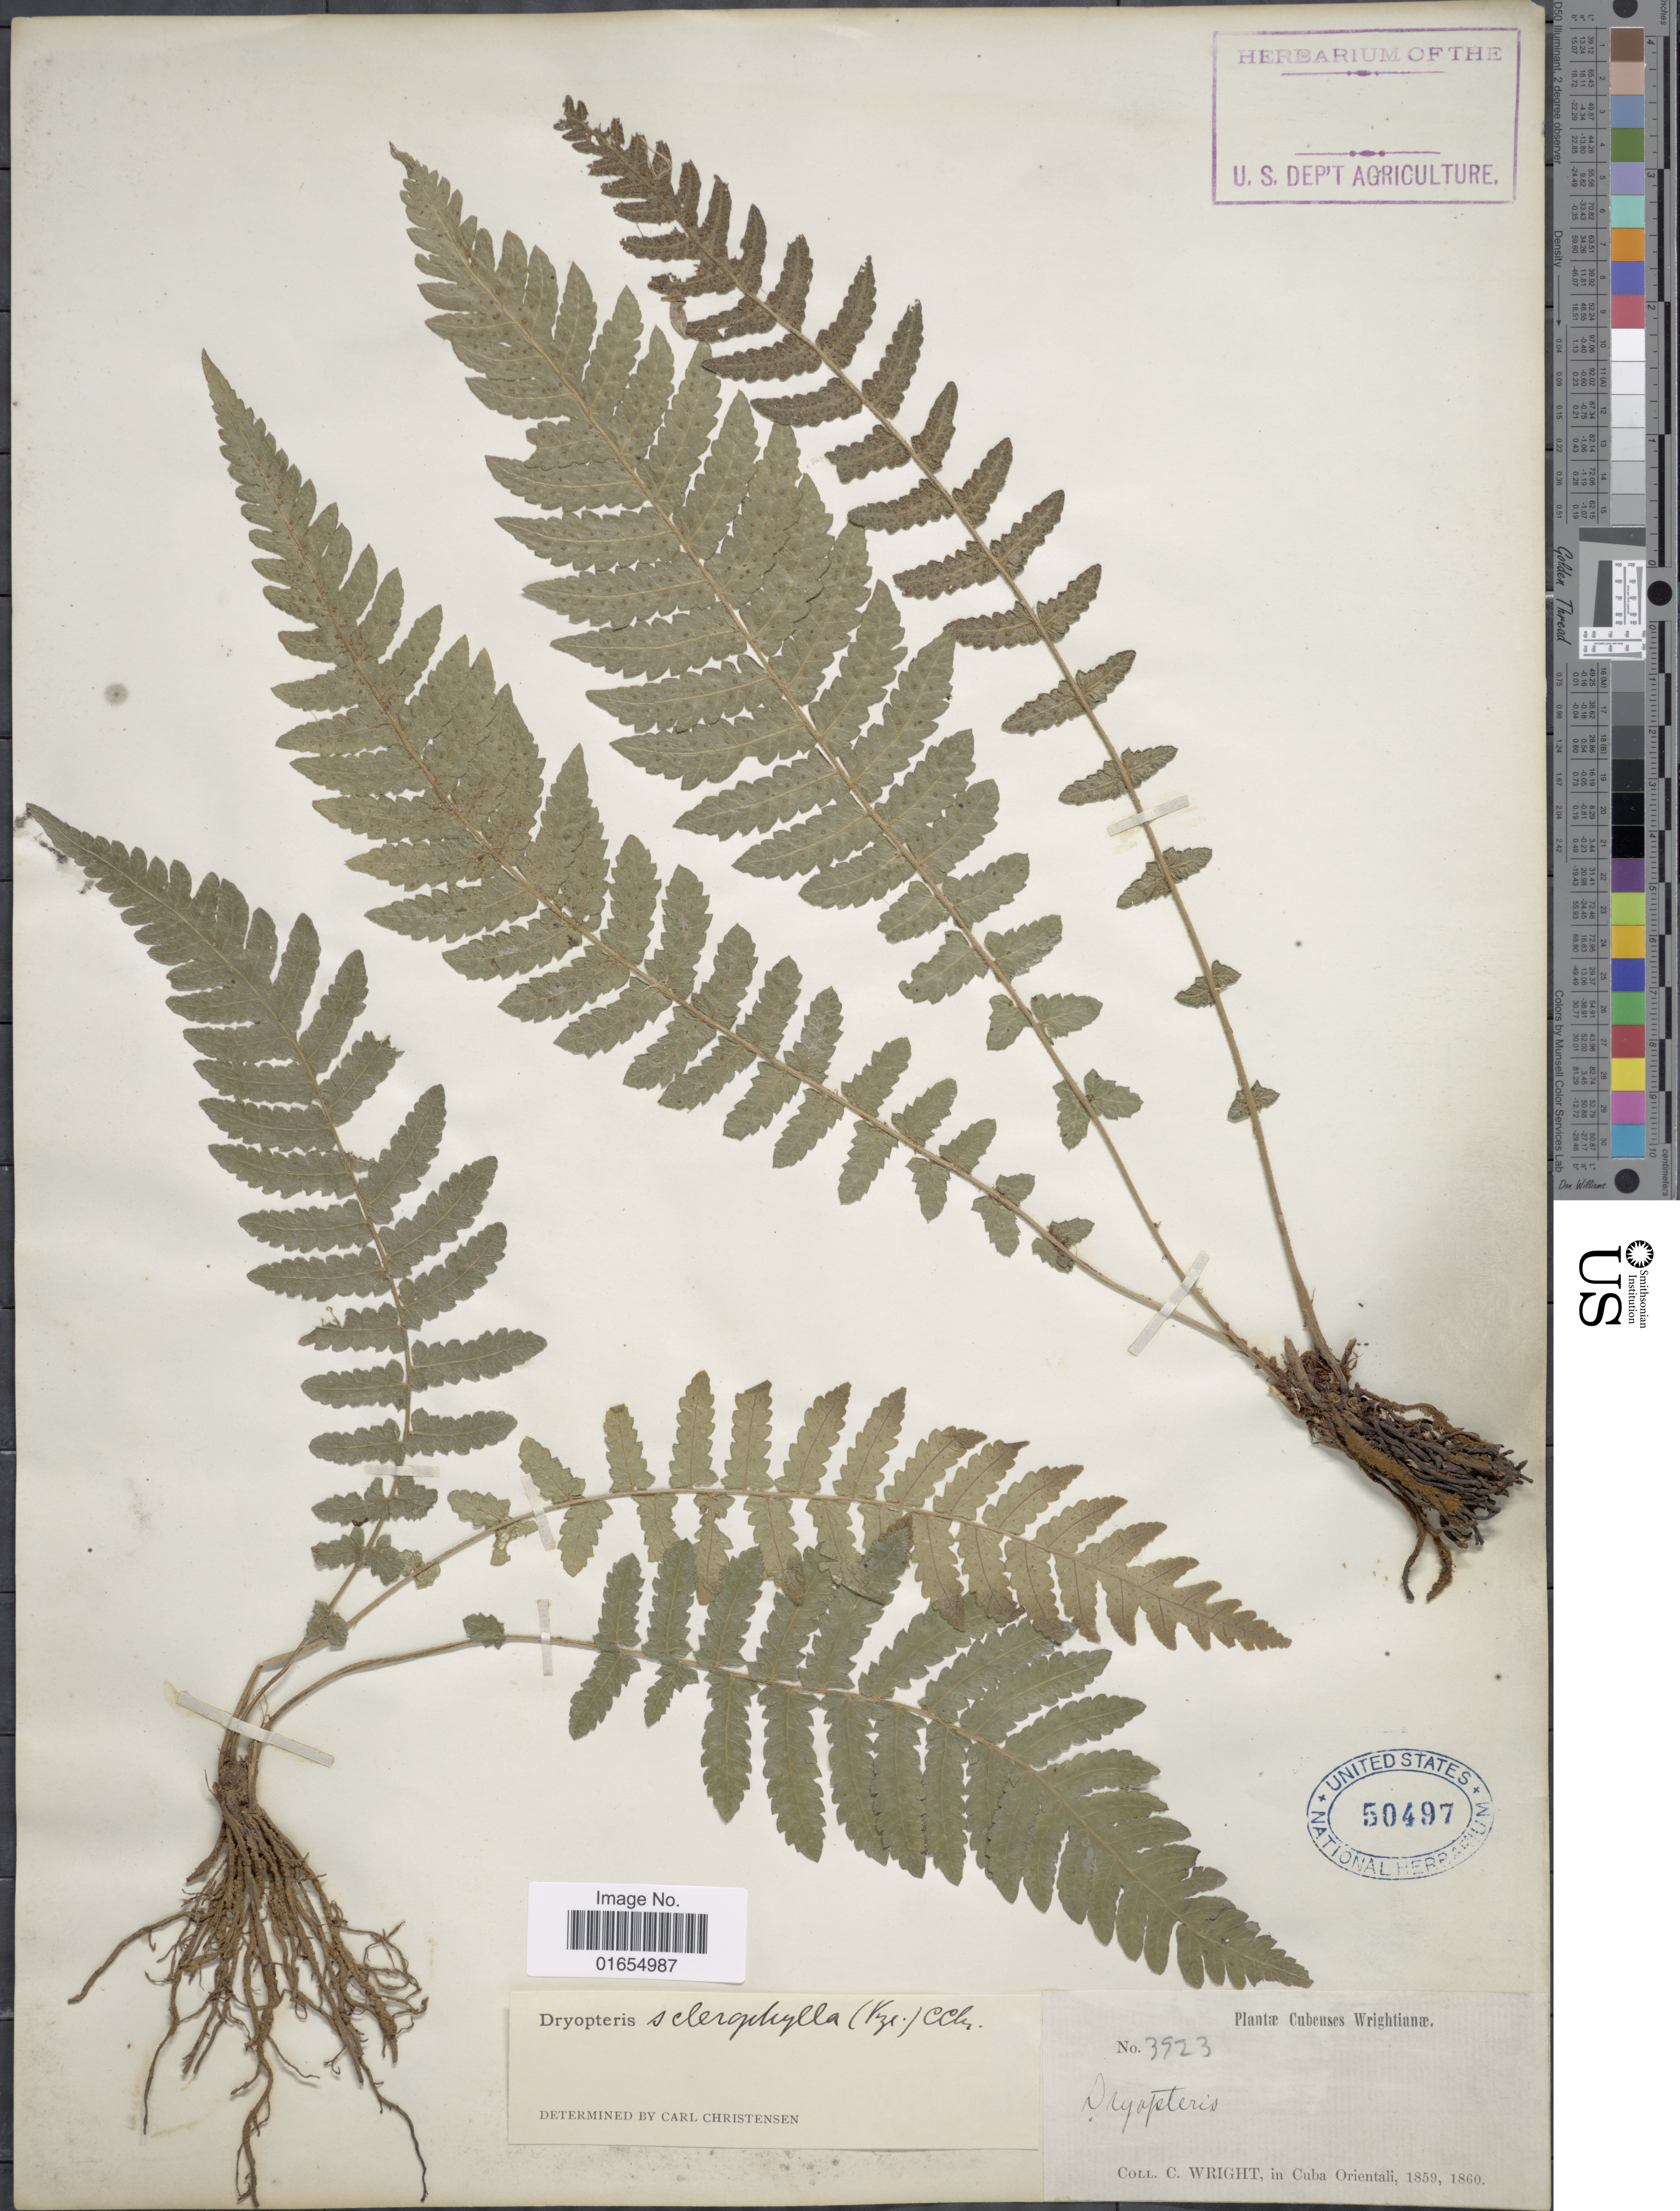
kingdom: Plantae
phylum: Tracheophyta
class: Polypodiopsida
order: Polypodiales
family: Thelypteridaceae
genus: Goniopteris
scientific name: Goniopteris sclerophylla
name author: (Poepp.) C.V. Morton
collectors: C. Wright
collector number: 3923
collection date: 1859/1860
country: Cuba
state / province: Oriente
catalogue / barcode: US 50497